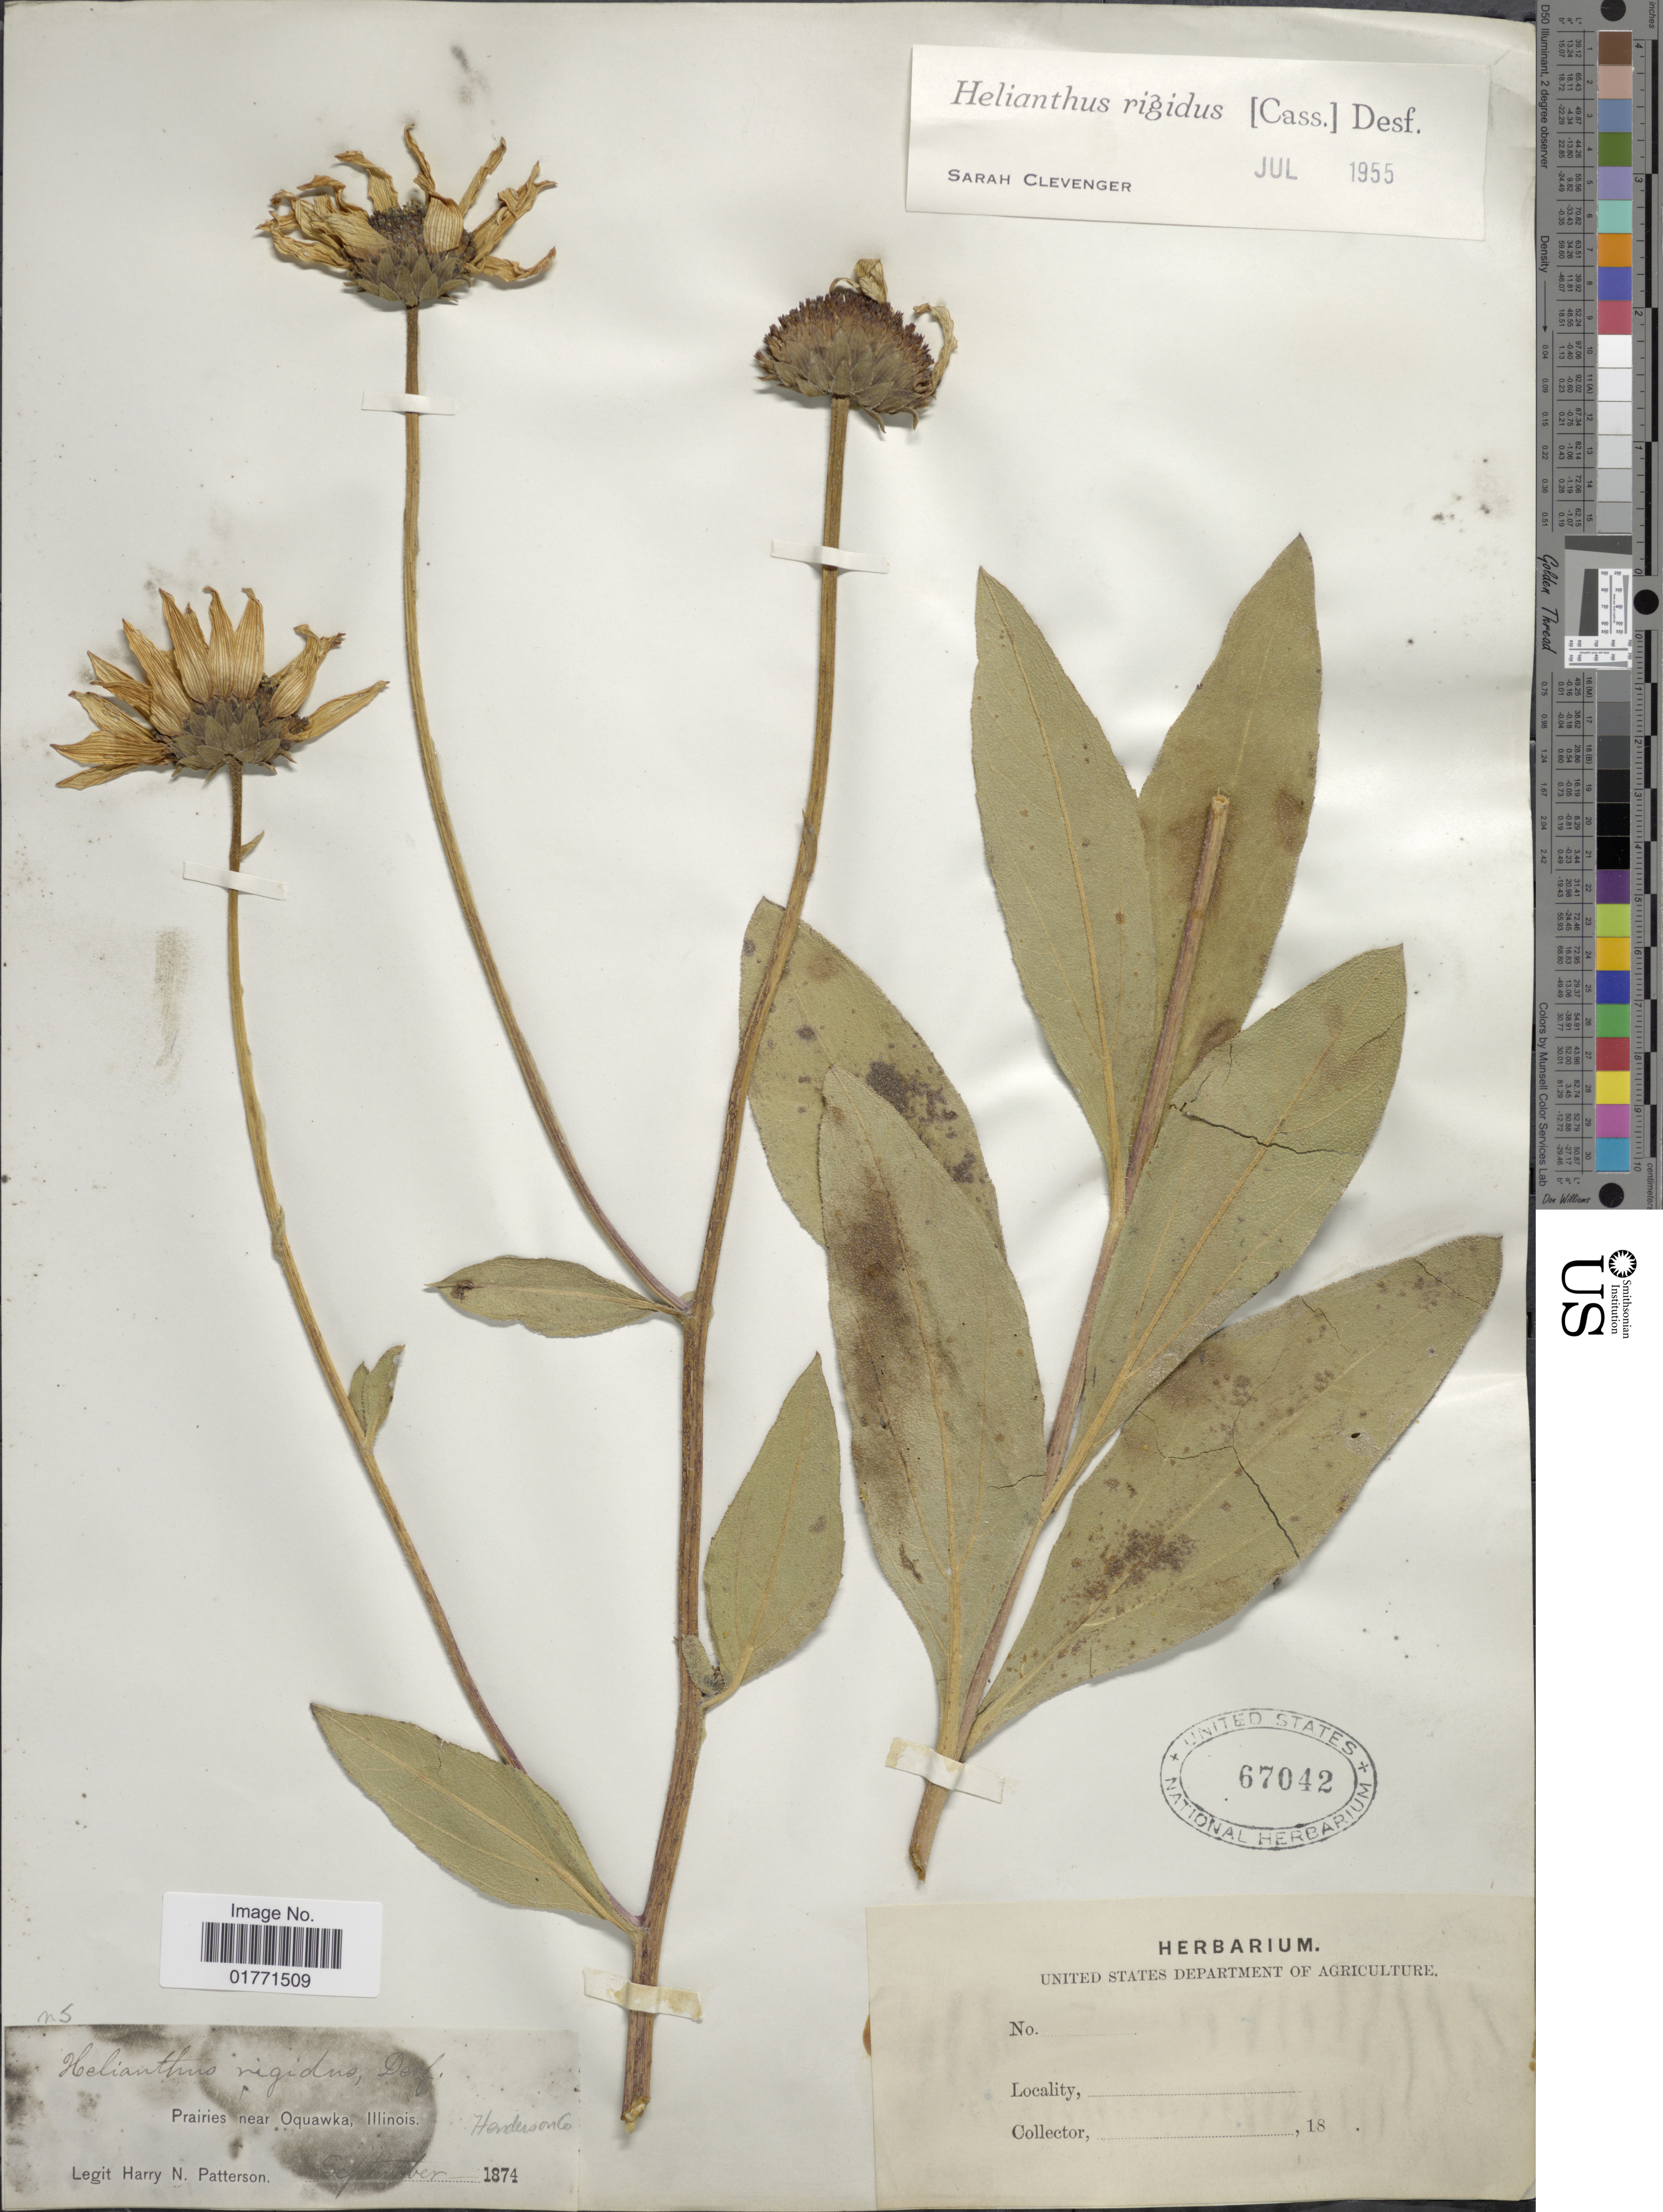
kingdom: Plantae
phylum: Tracheophyta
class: Magnoliopsida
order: Asterales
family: Asteraceae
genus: Helianthus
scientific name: Helianthus rigidus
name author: (Cass.) Desf.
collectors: H. N. Patterson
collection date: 1874-09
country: United States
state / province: Illinois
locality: Prairies, near Oquawka, Illinois.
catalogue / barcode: US 67042